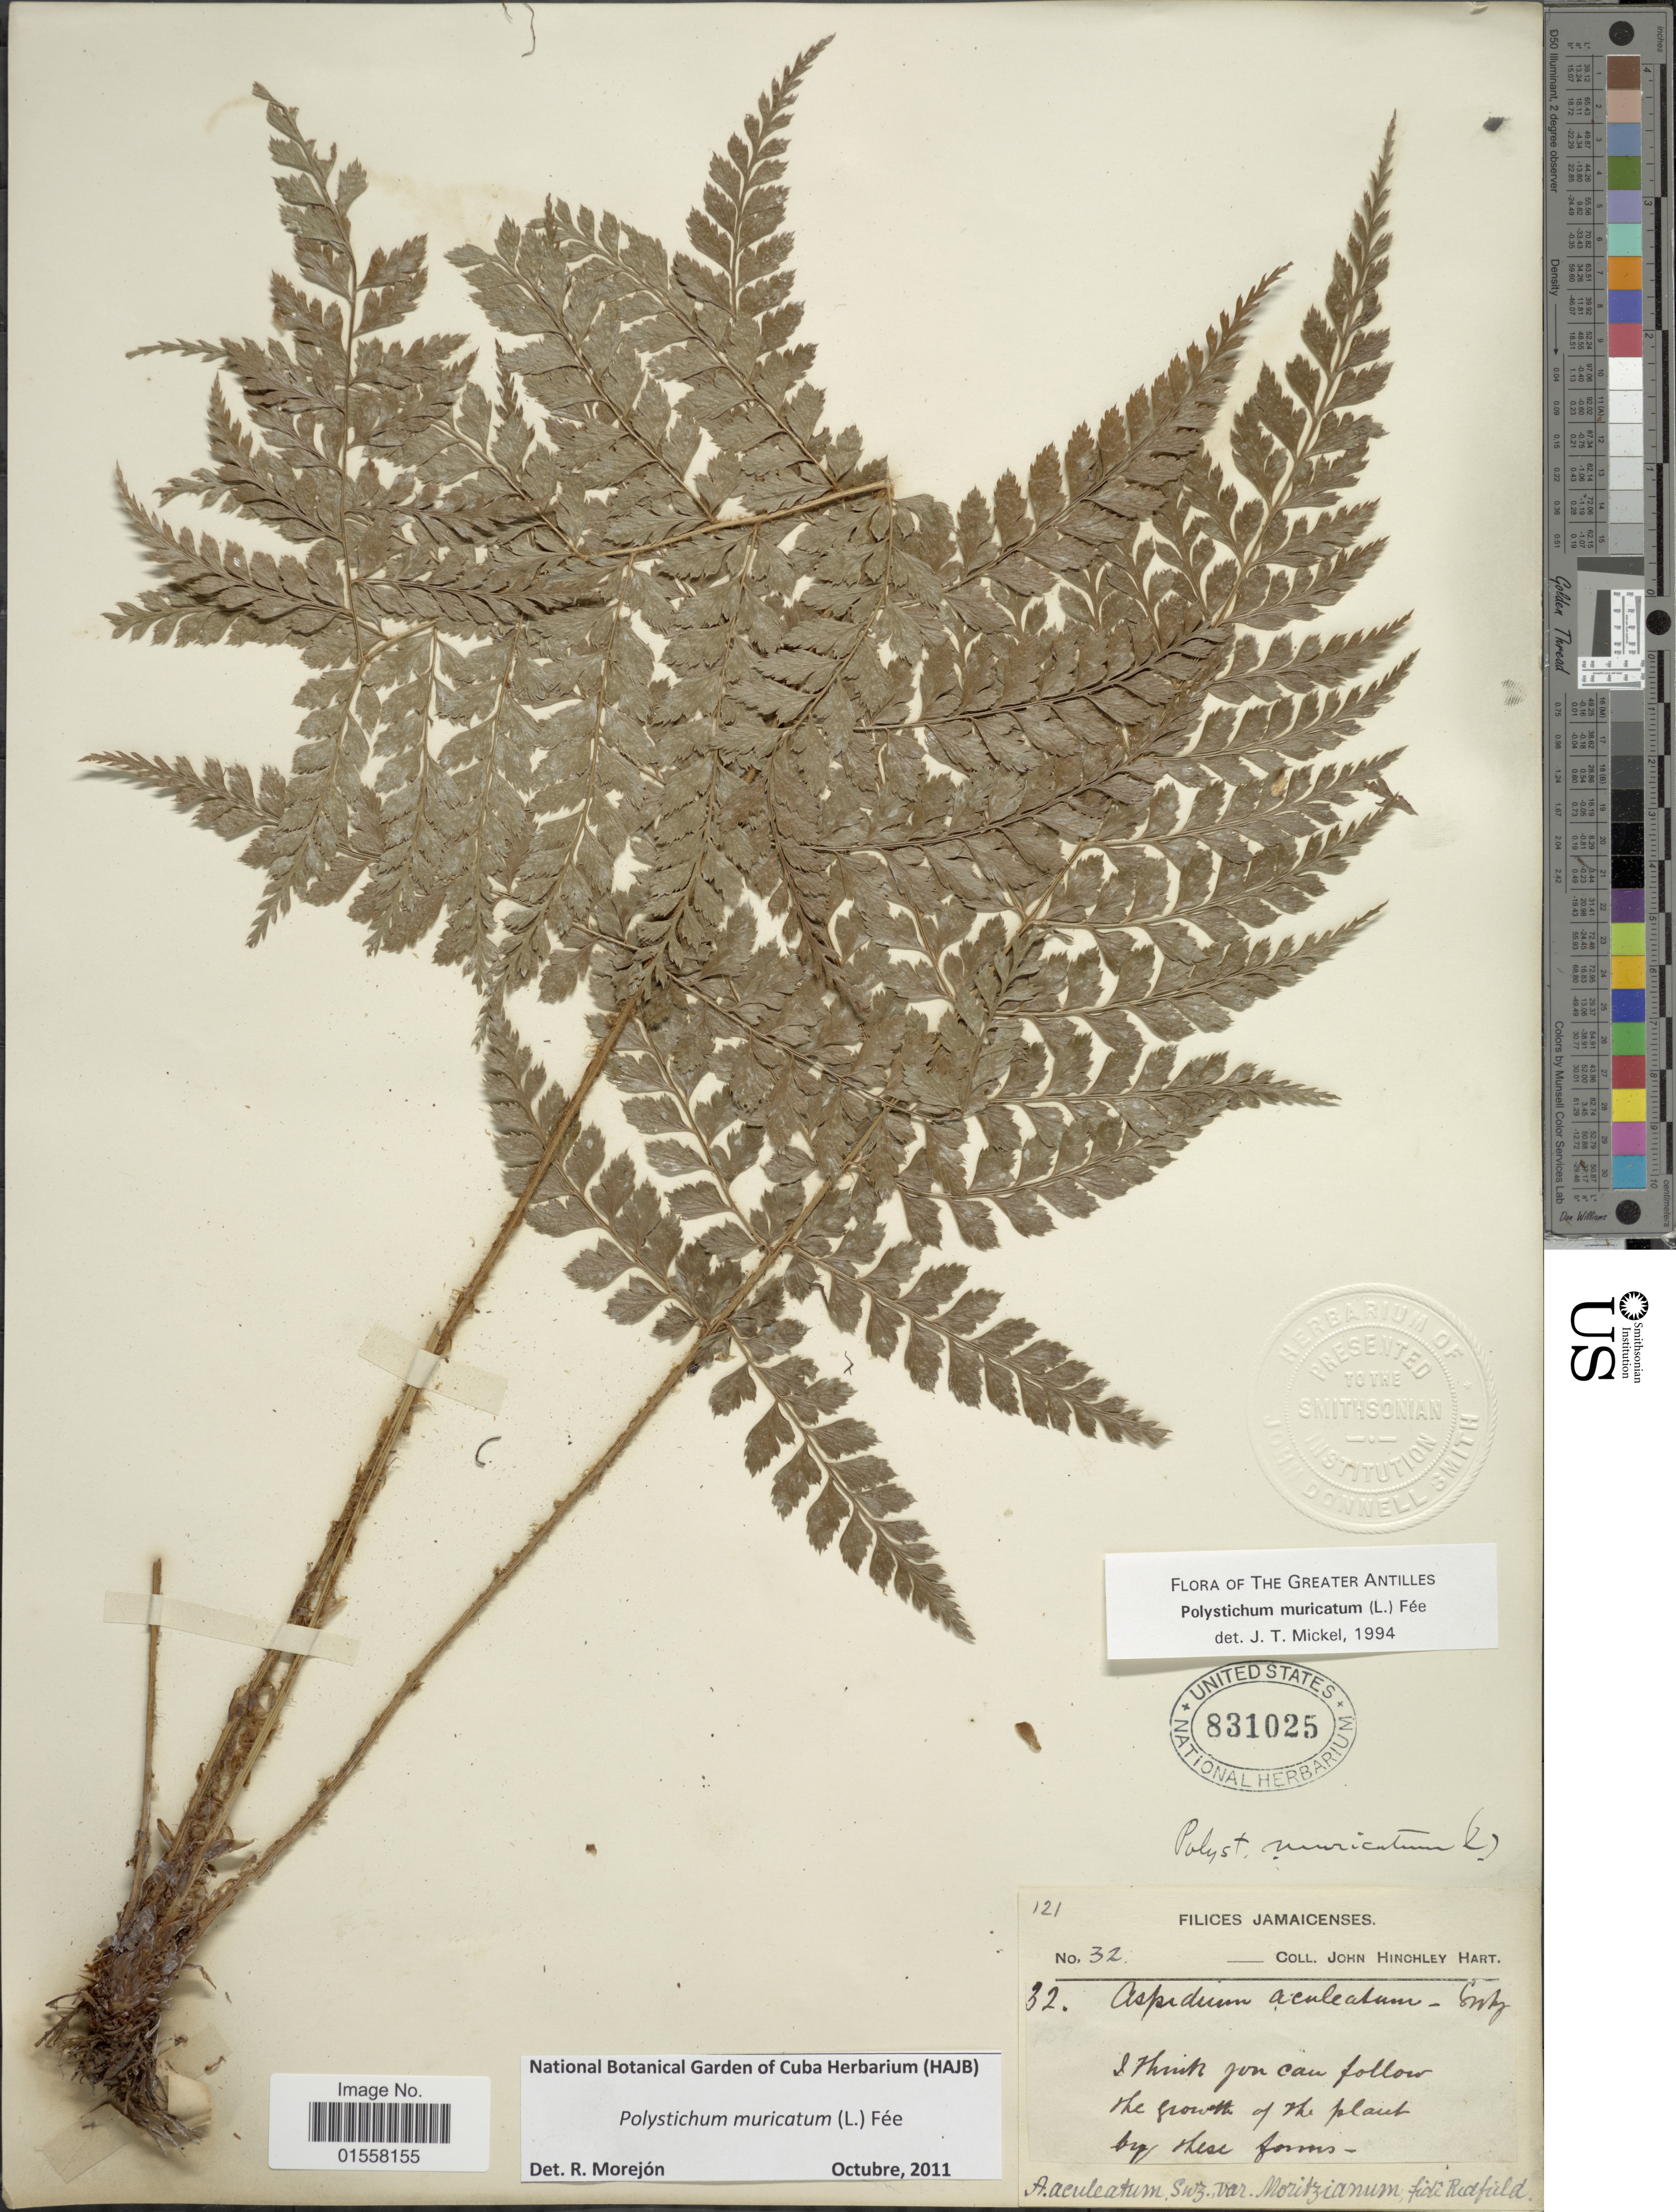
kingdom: Plantae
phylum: Tracheophyta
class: Polypodiopsida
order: Polypodiales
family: Dryopteridaceae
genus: Polystichum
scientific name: Polystichum muricatum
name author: (L.) Fée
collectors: J. H. Hart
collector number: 32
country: Jamaica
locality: Jamaicenses,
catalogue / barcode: US 831025